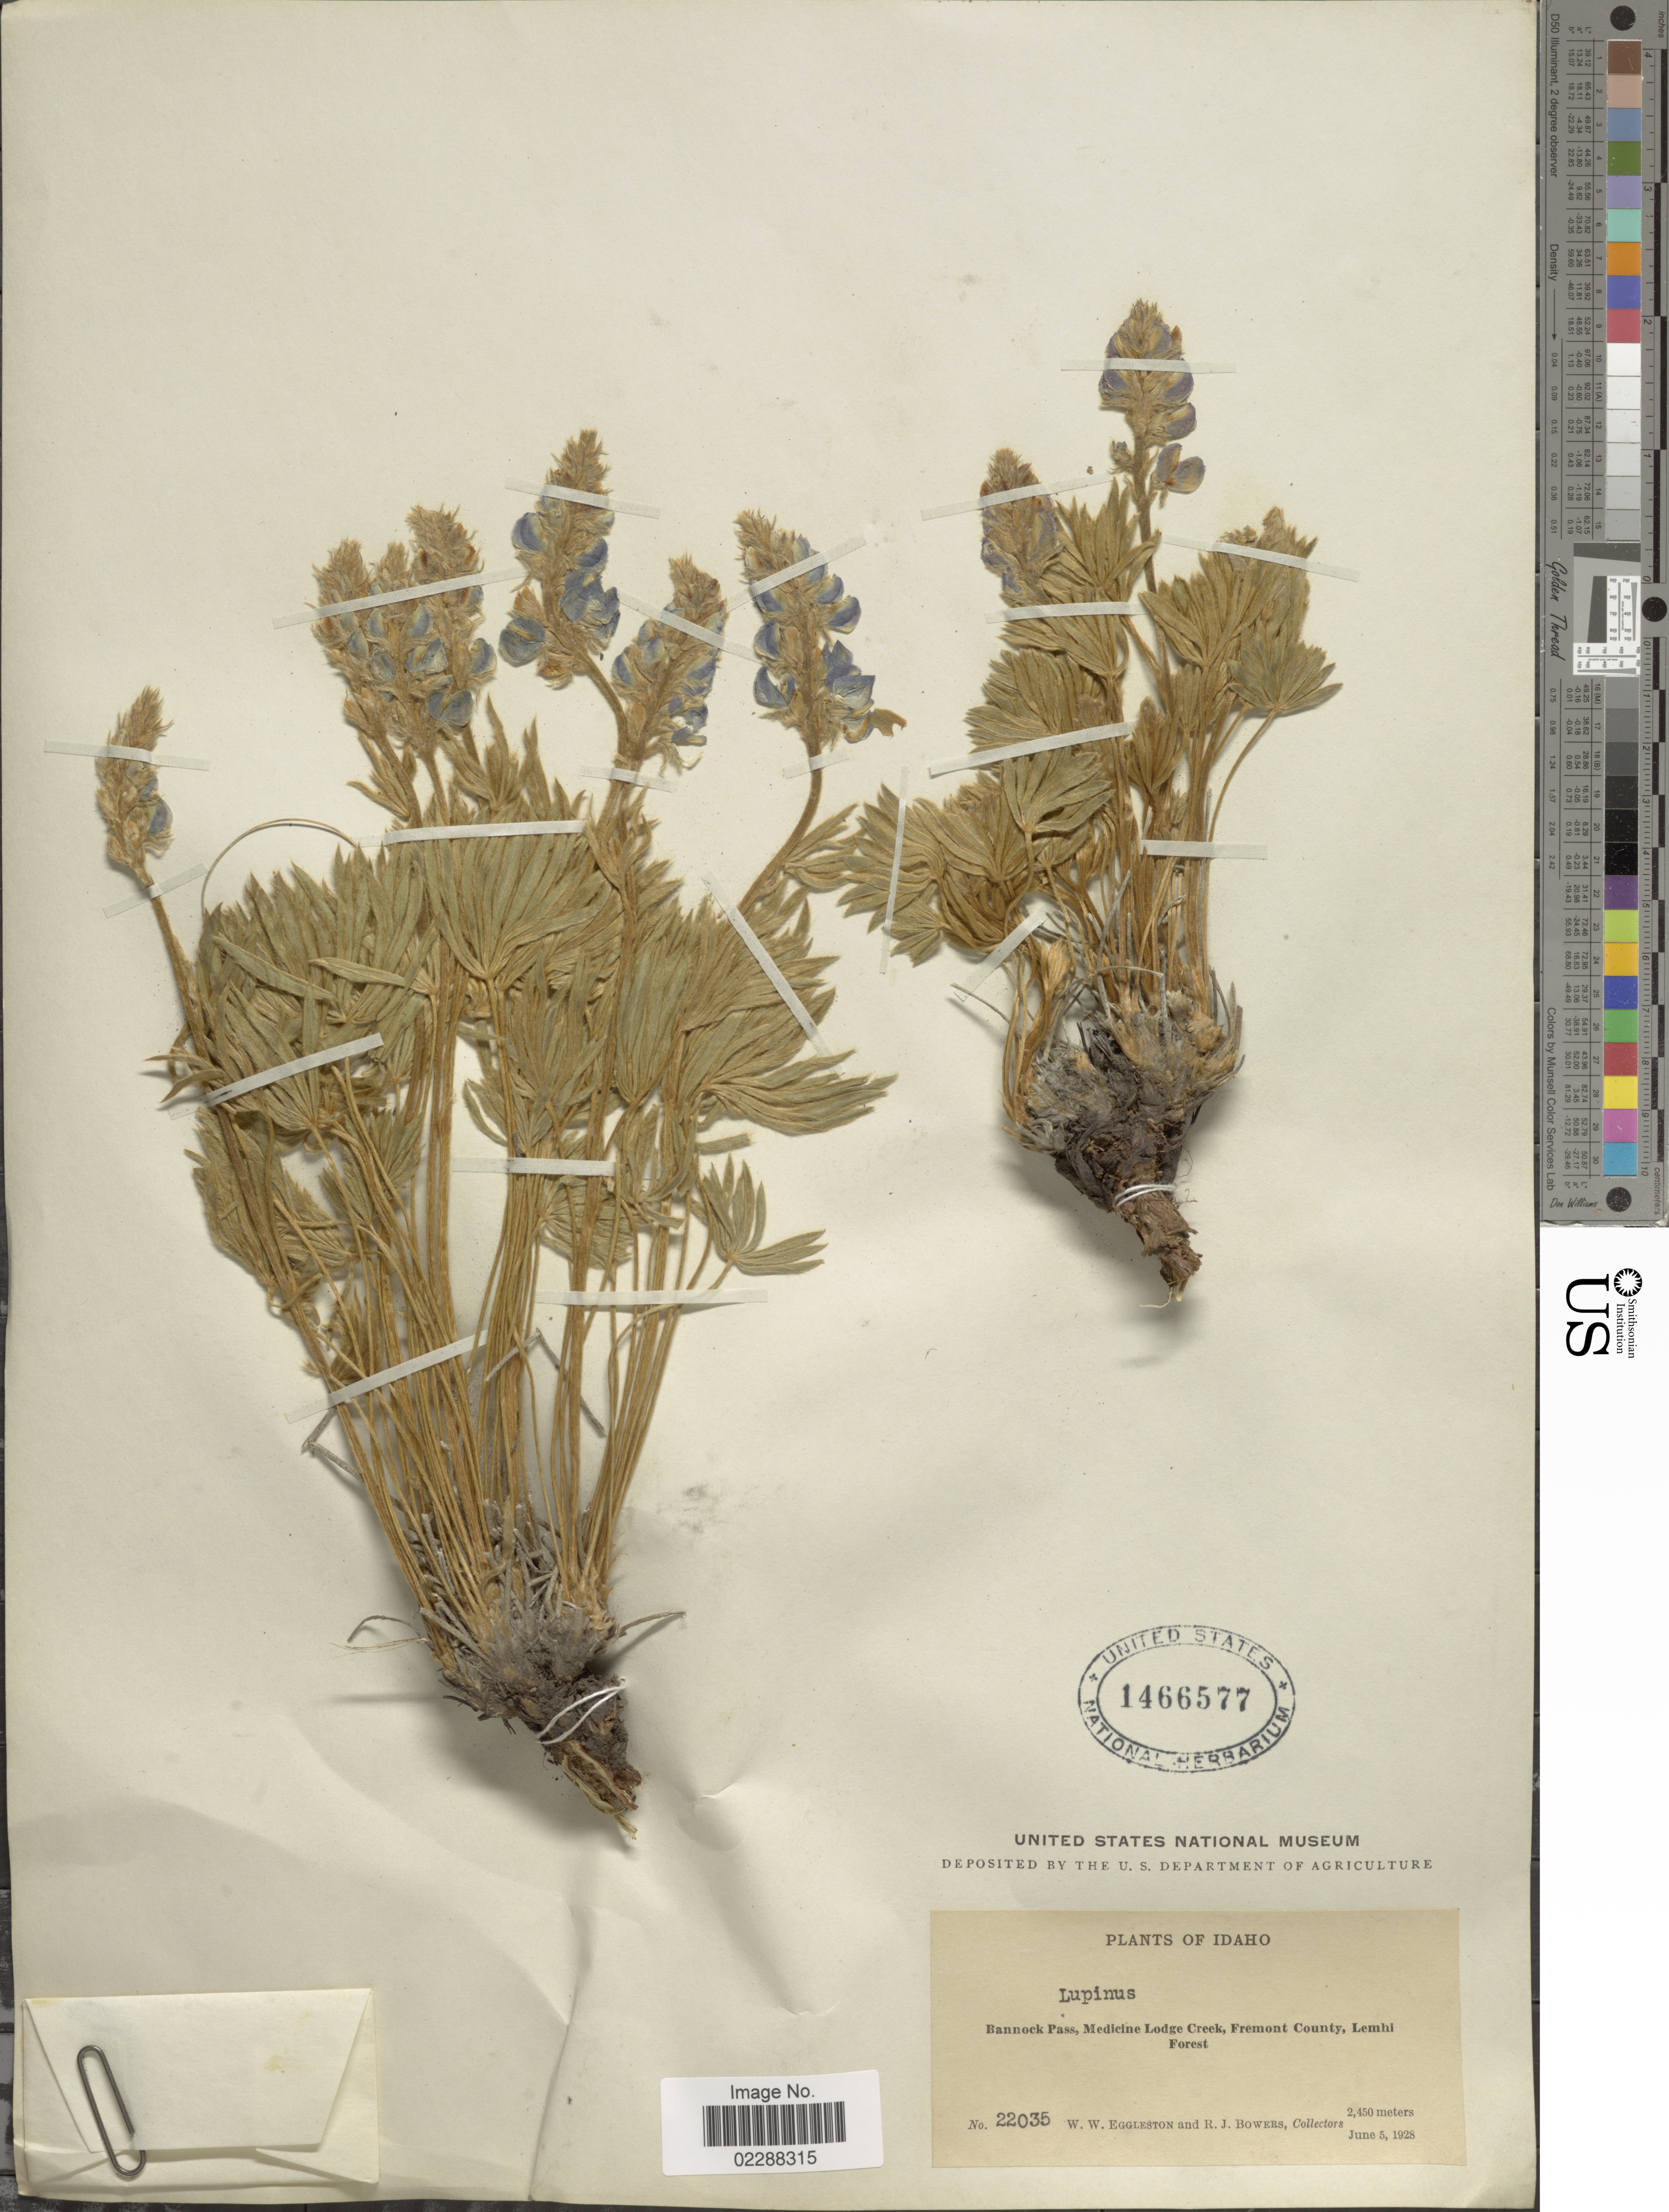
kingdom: Plantae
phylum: Tracheophyta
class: Magnoliopsida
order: Fabales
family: Fabaceae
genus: Lupinus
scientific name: Lupinus sp.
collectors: W. W. Eggleston & R. Bowers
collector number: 22035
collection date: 1928-06-05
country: United States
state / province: Idaho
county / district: Fremont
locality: Bannock Pass, Medicine Lodge Creek, Fremont County, Lemhi Forest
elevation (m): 2450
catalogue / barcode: US 1466577